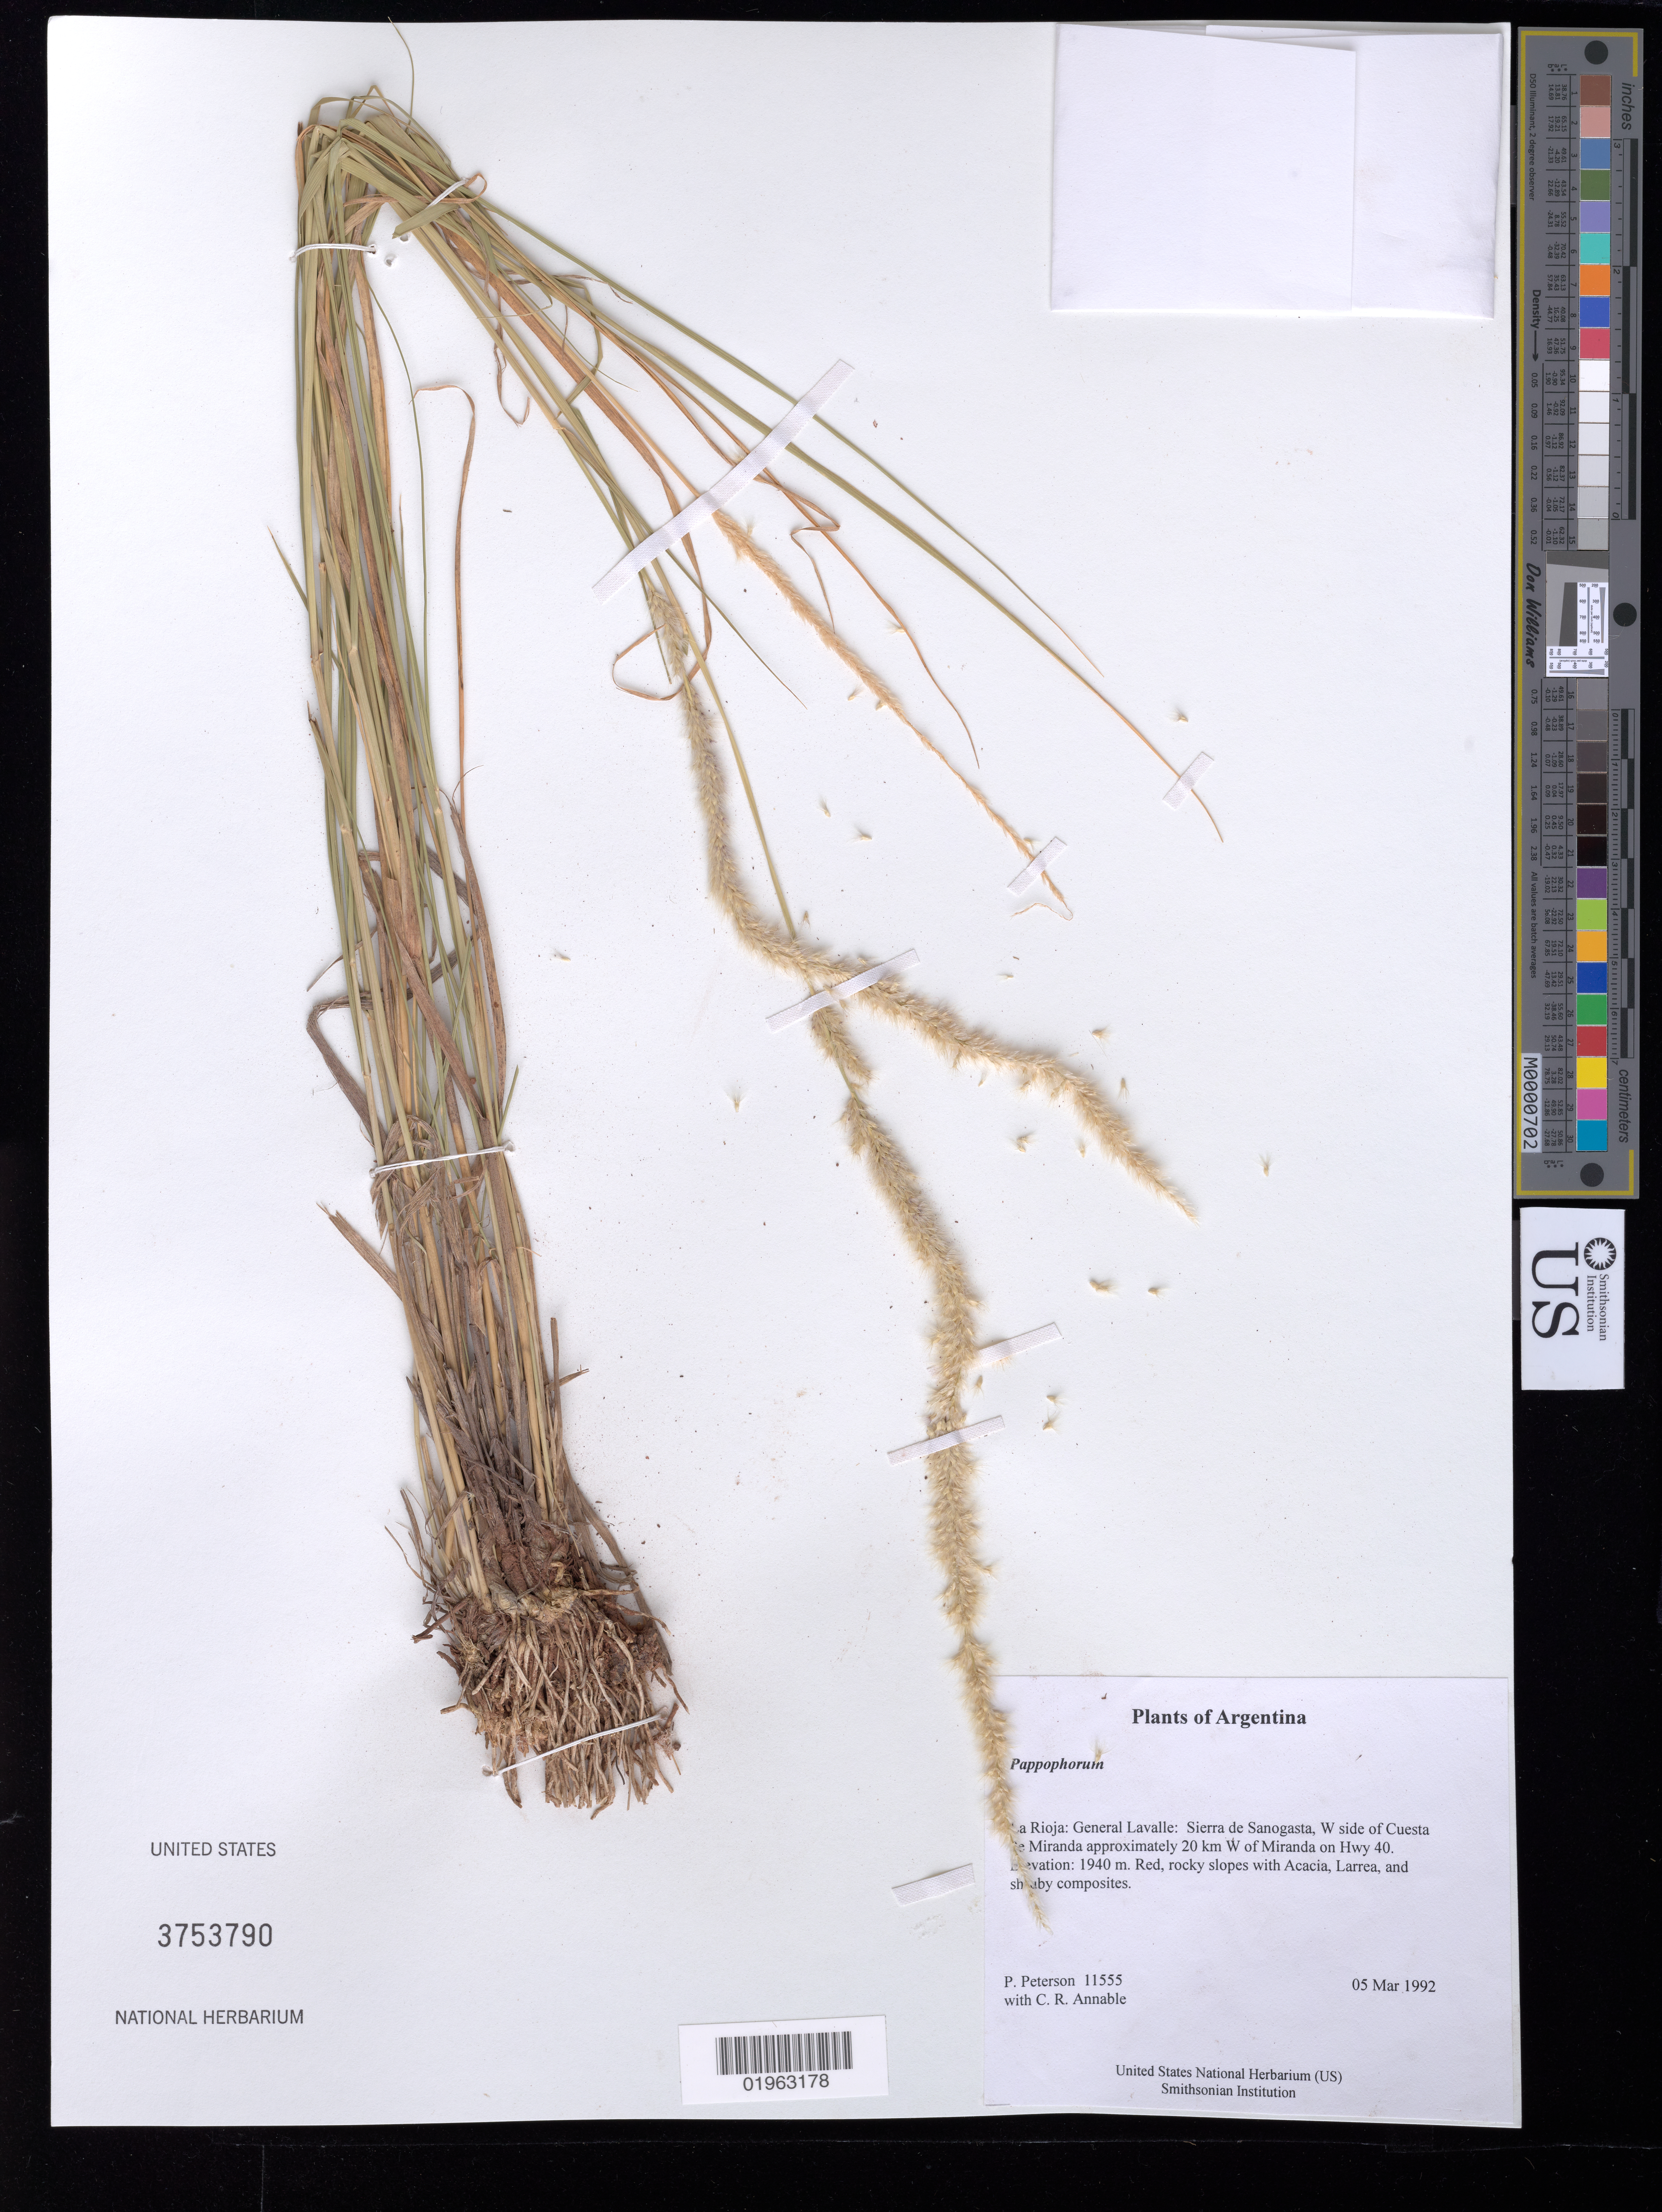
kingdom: Plantae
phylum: Tracheophyta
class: Liliopsida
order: Poales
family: Poaceae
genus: Pappophorum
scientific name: Pappophorum sp.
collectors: P. M. Peterson & C. R. Annable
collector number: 11555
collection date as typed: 05 Mar 1992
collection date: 1992-03-05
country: Argentina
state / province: La Rioja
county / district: General Lavalle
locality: Sierra de Sanogasta, W side of Cuesta de Miranda approximately 20 km W of Miranda on Hwy 40.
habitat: Red, rocky slopes with Acacia, Larrea, and shruby composites.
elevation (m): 1940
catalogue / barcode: US 3753790